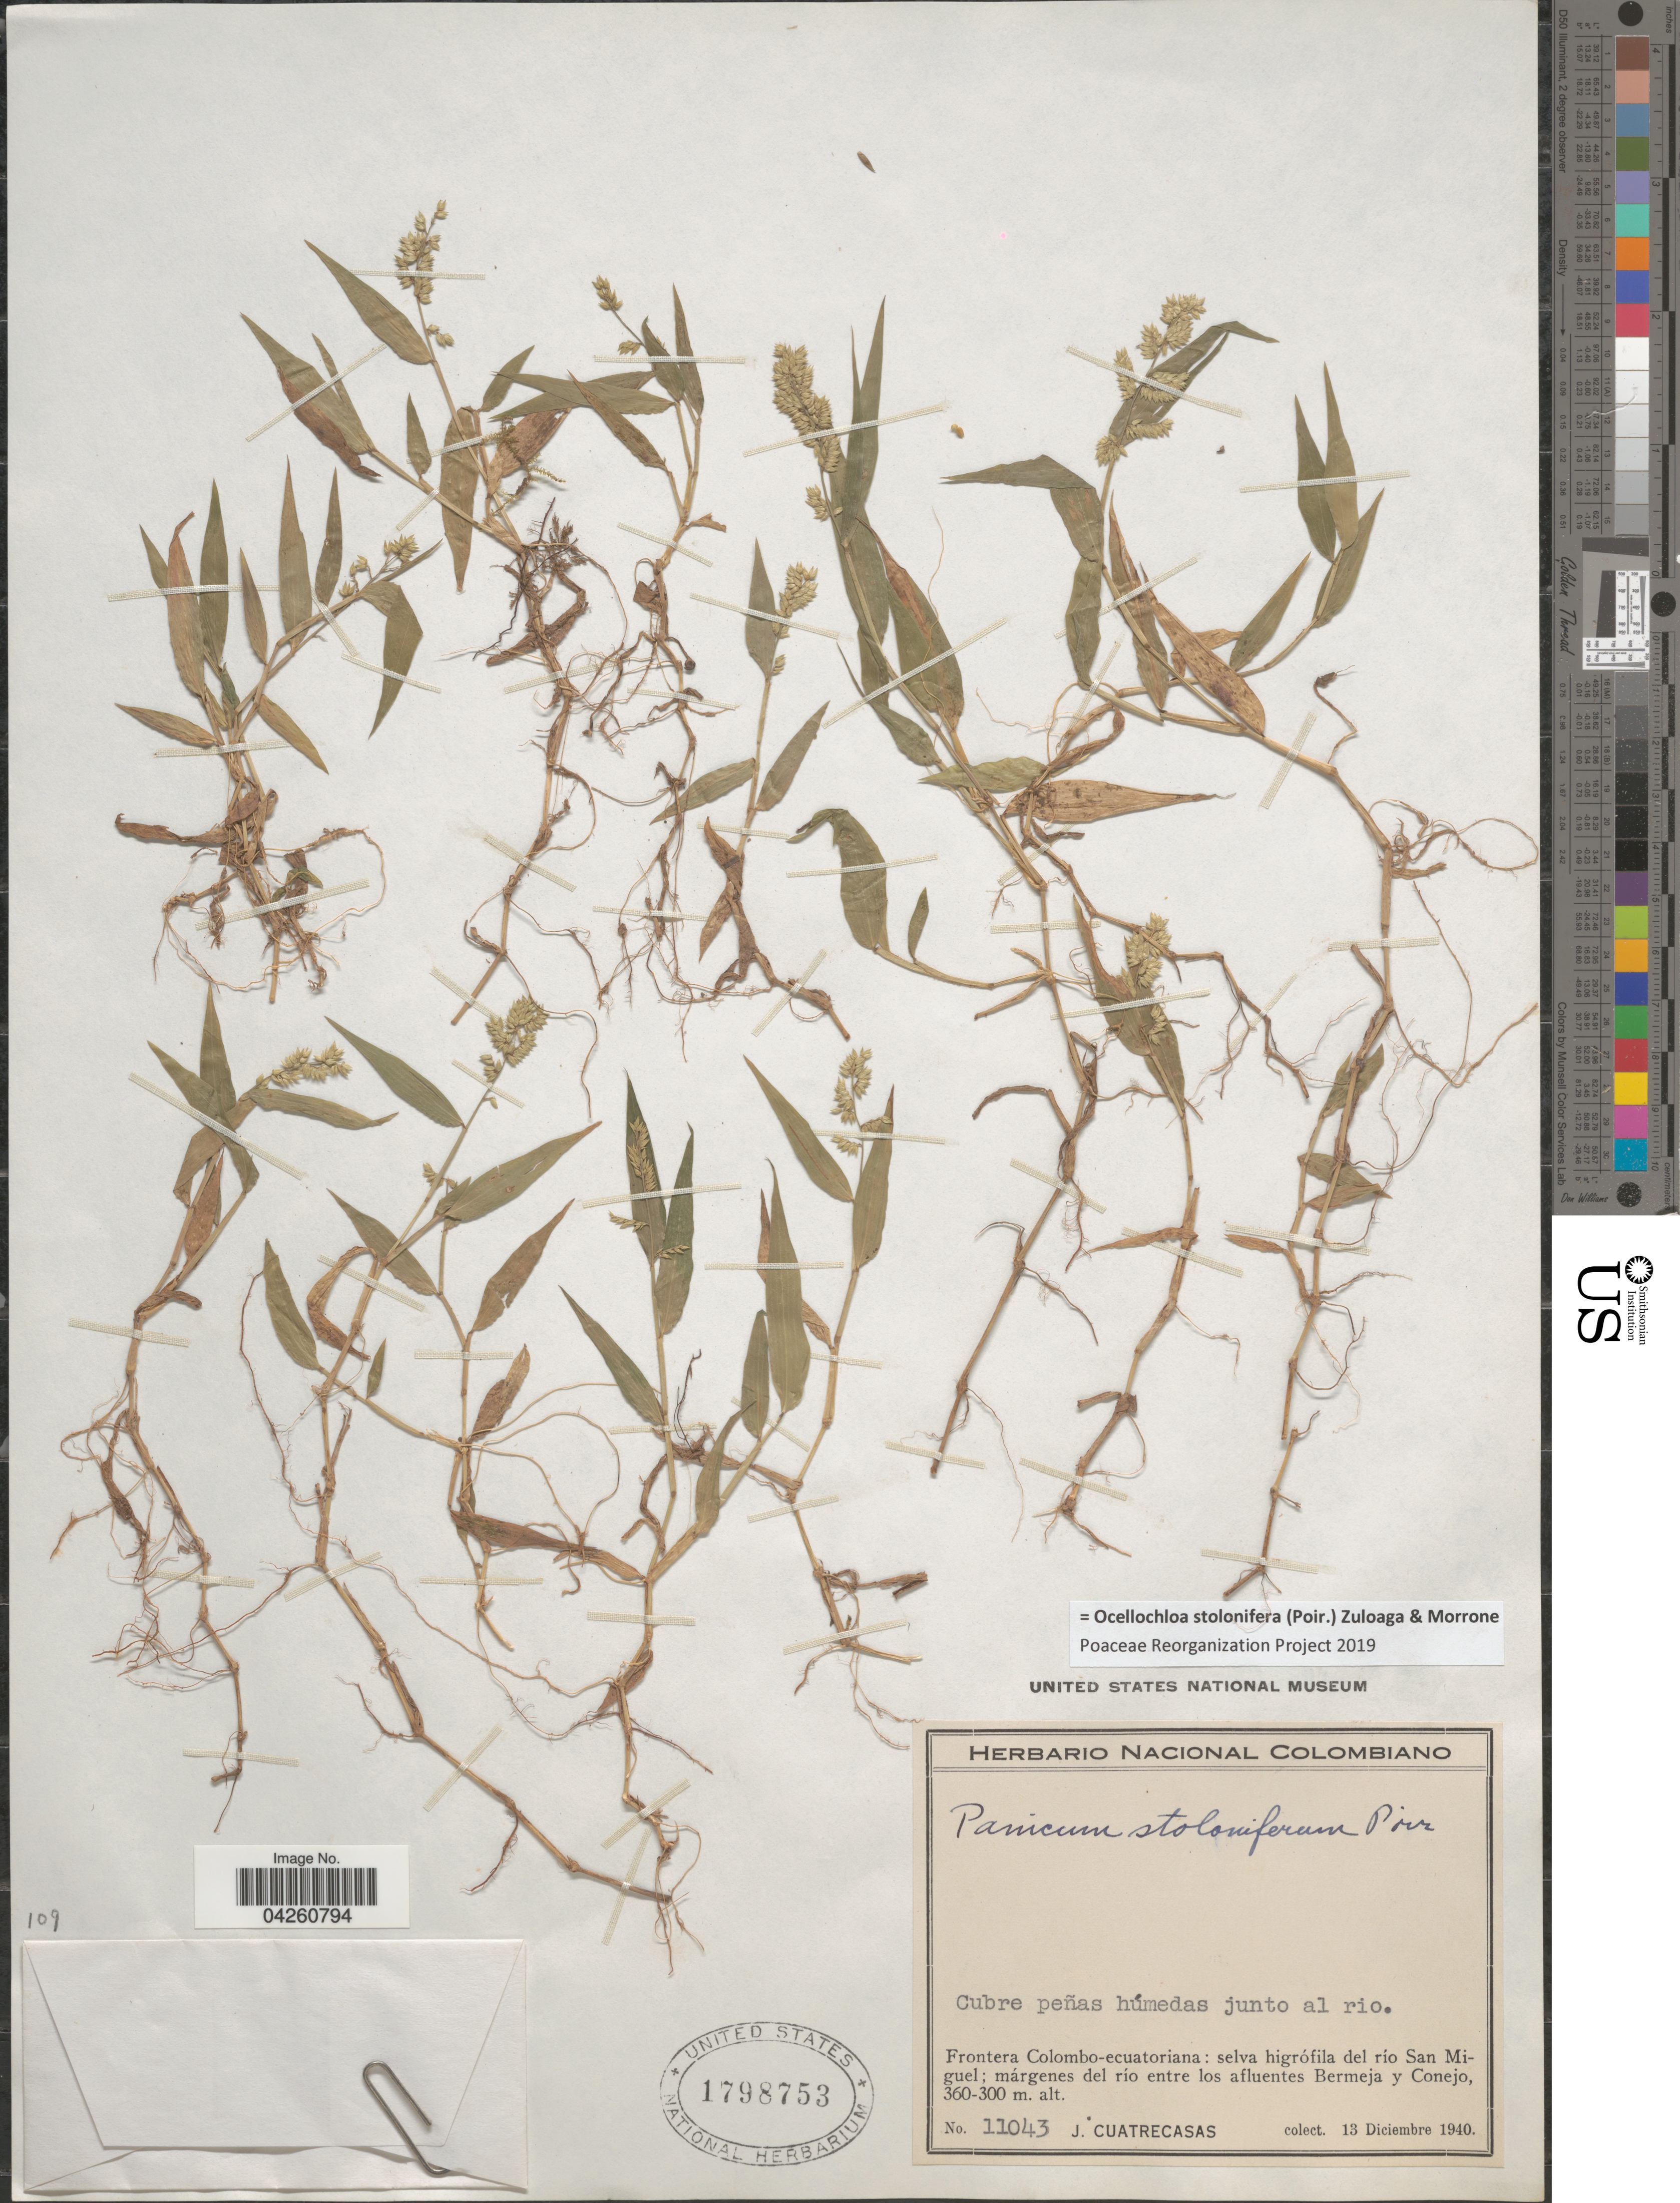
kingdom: Plantae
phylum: Tracheophyta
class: Liliopsida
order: Poales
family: Poaceae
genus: Ocellochloa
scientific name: Ocellochloa stolonifera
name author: (Poir.) Zuloaga & Morrone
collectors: J. Cuatrecasas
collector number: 11043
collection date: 1940-12-13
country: Colombia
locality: Cubre peñas húmedas junto al rio. Frontera Colombo-ecuatoriana: selva higrófila del río San Miguel; márgenes del río entre los afluentes Bermeja y Conejo.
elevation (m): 300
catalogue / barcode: US 1798753